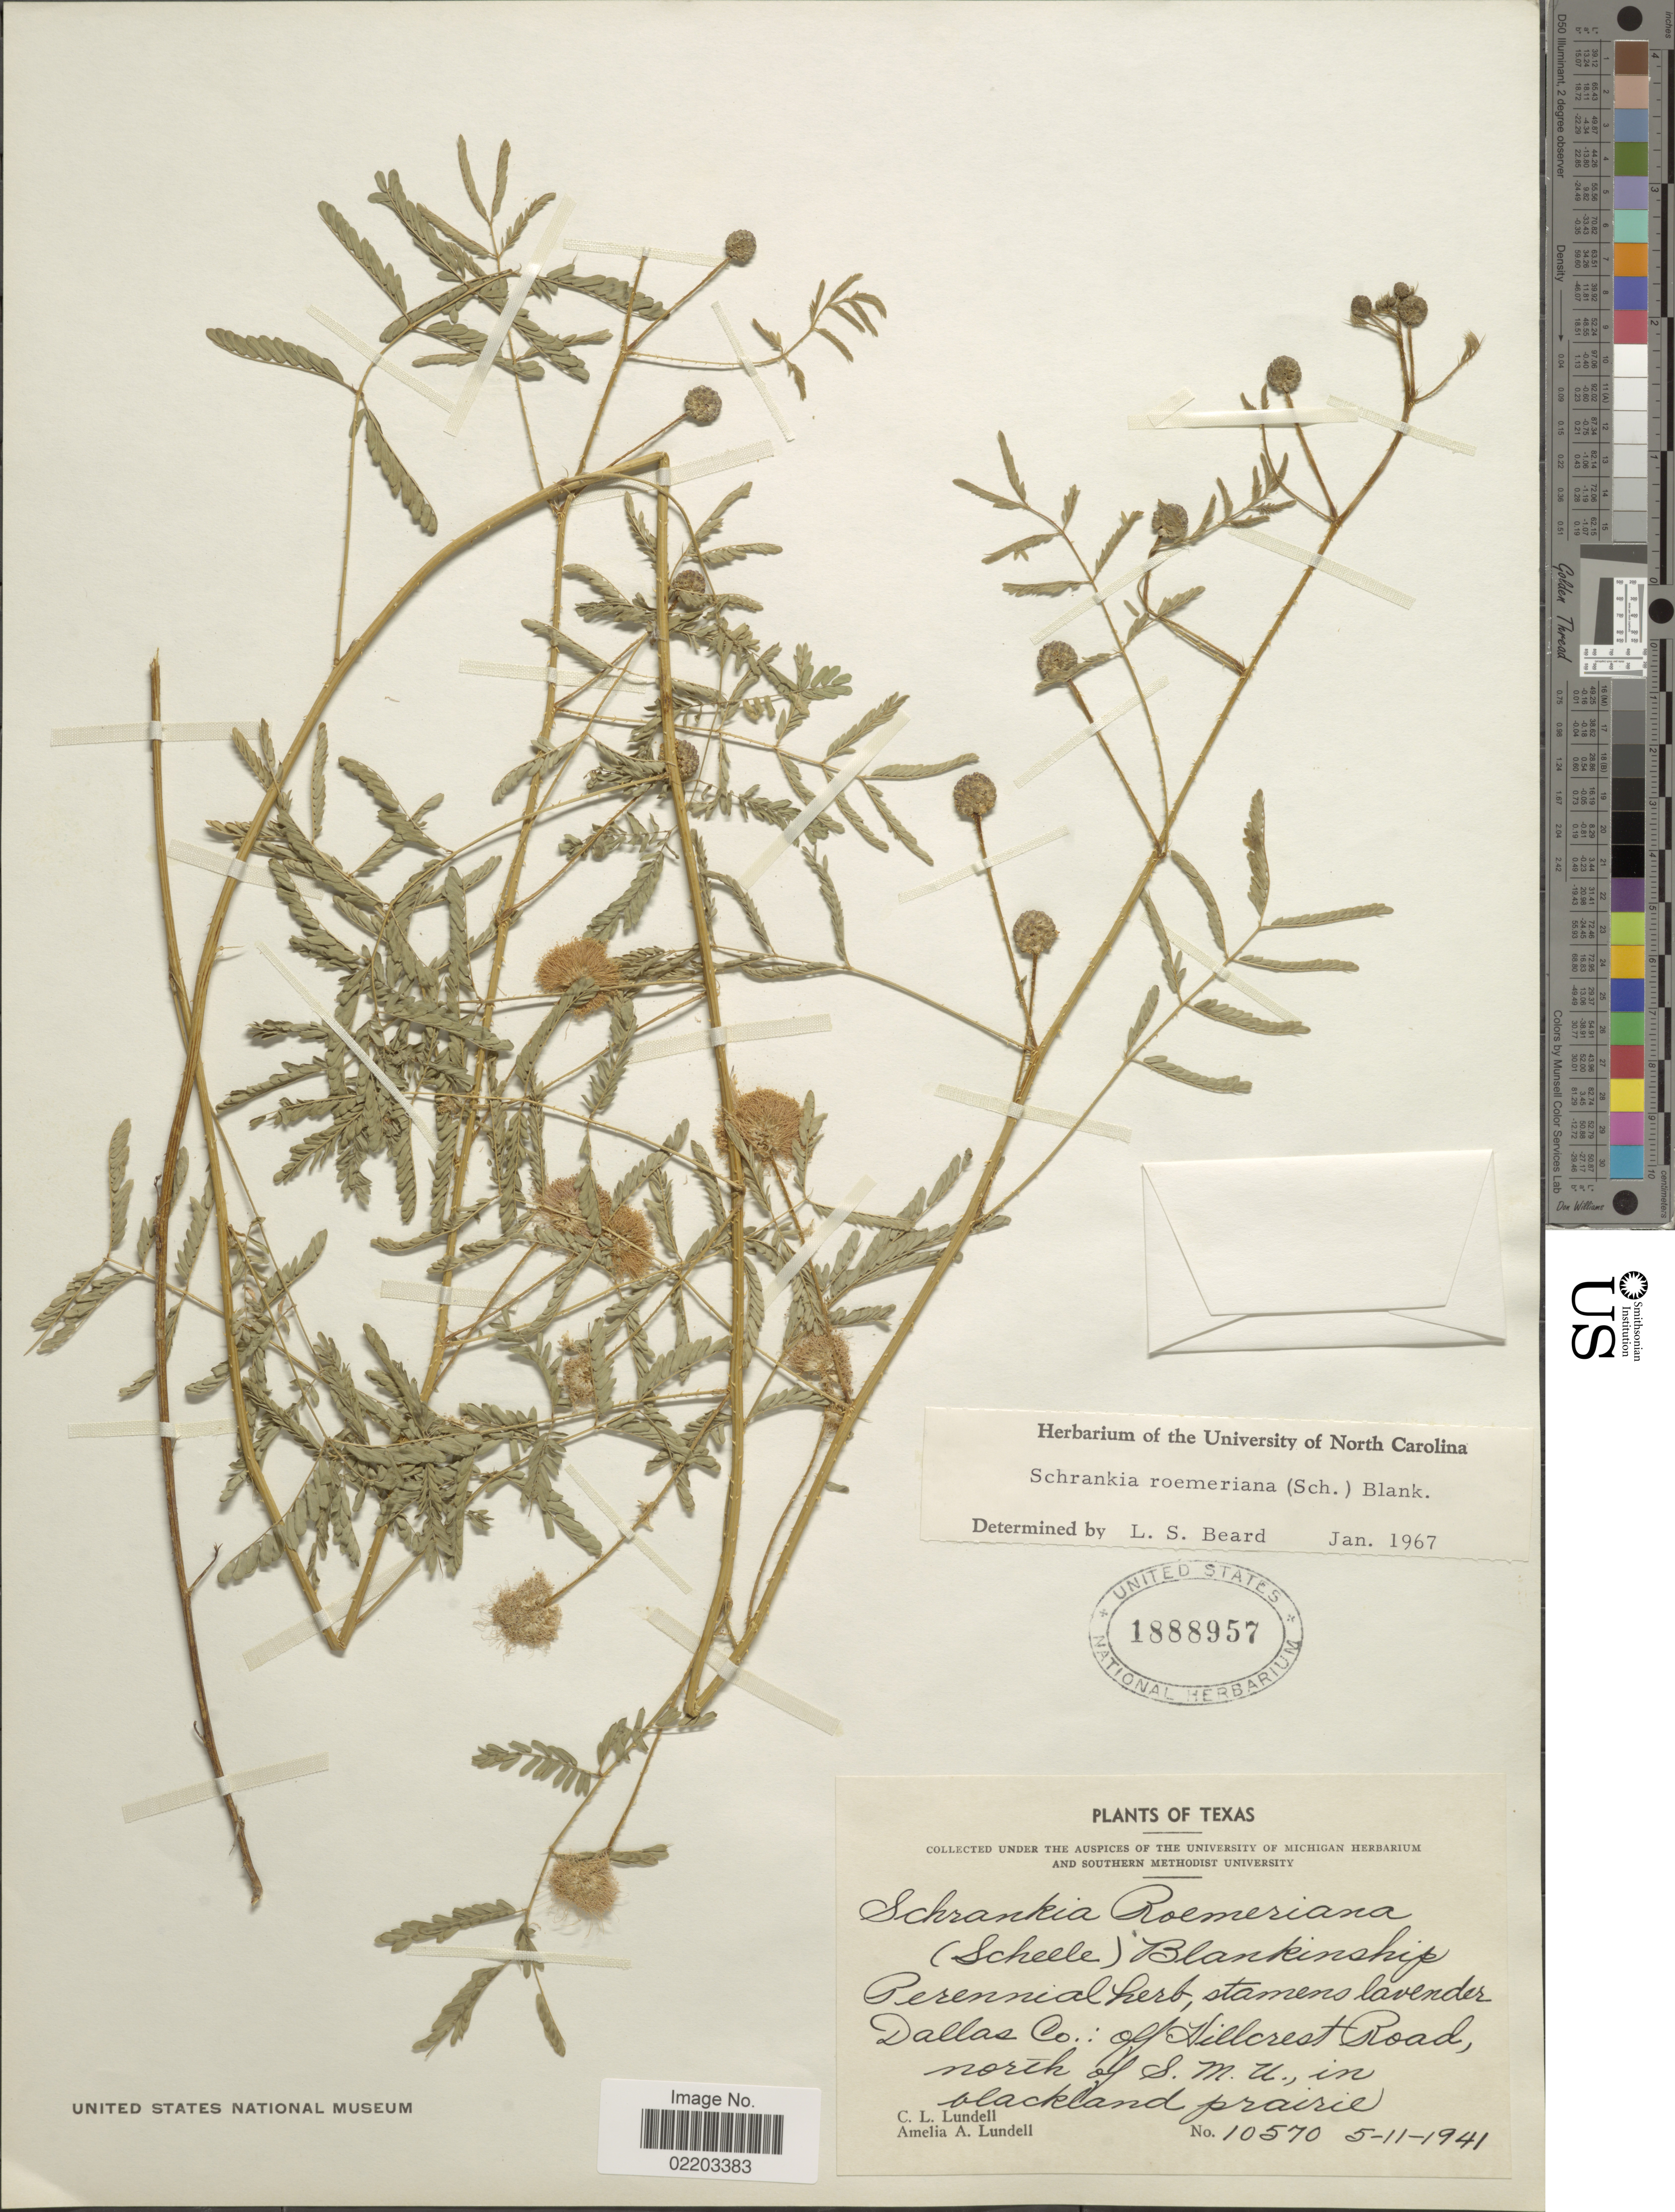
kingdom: Plantae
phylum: Tracheophyta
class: Magnoliopsida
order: Fabales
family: Fabaceae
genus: Mimosa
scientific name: Mimosa roemeriana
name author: Scheele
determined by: U.S. National Herbarium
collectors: C. L. Lundell & A. A. Lundell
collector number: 10570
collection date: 1941-05-11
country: United States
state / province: Texas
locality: Dallas Co.: off Hillcrest Road, north of S.M.U., in blackland prairie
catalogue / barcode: US 1888957